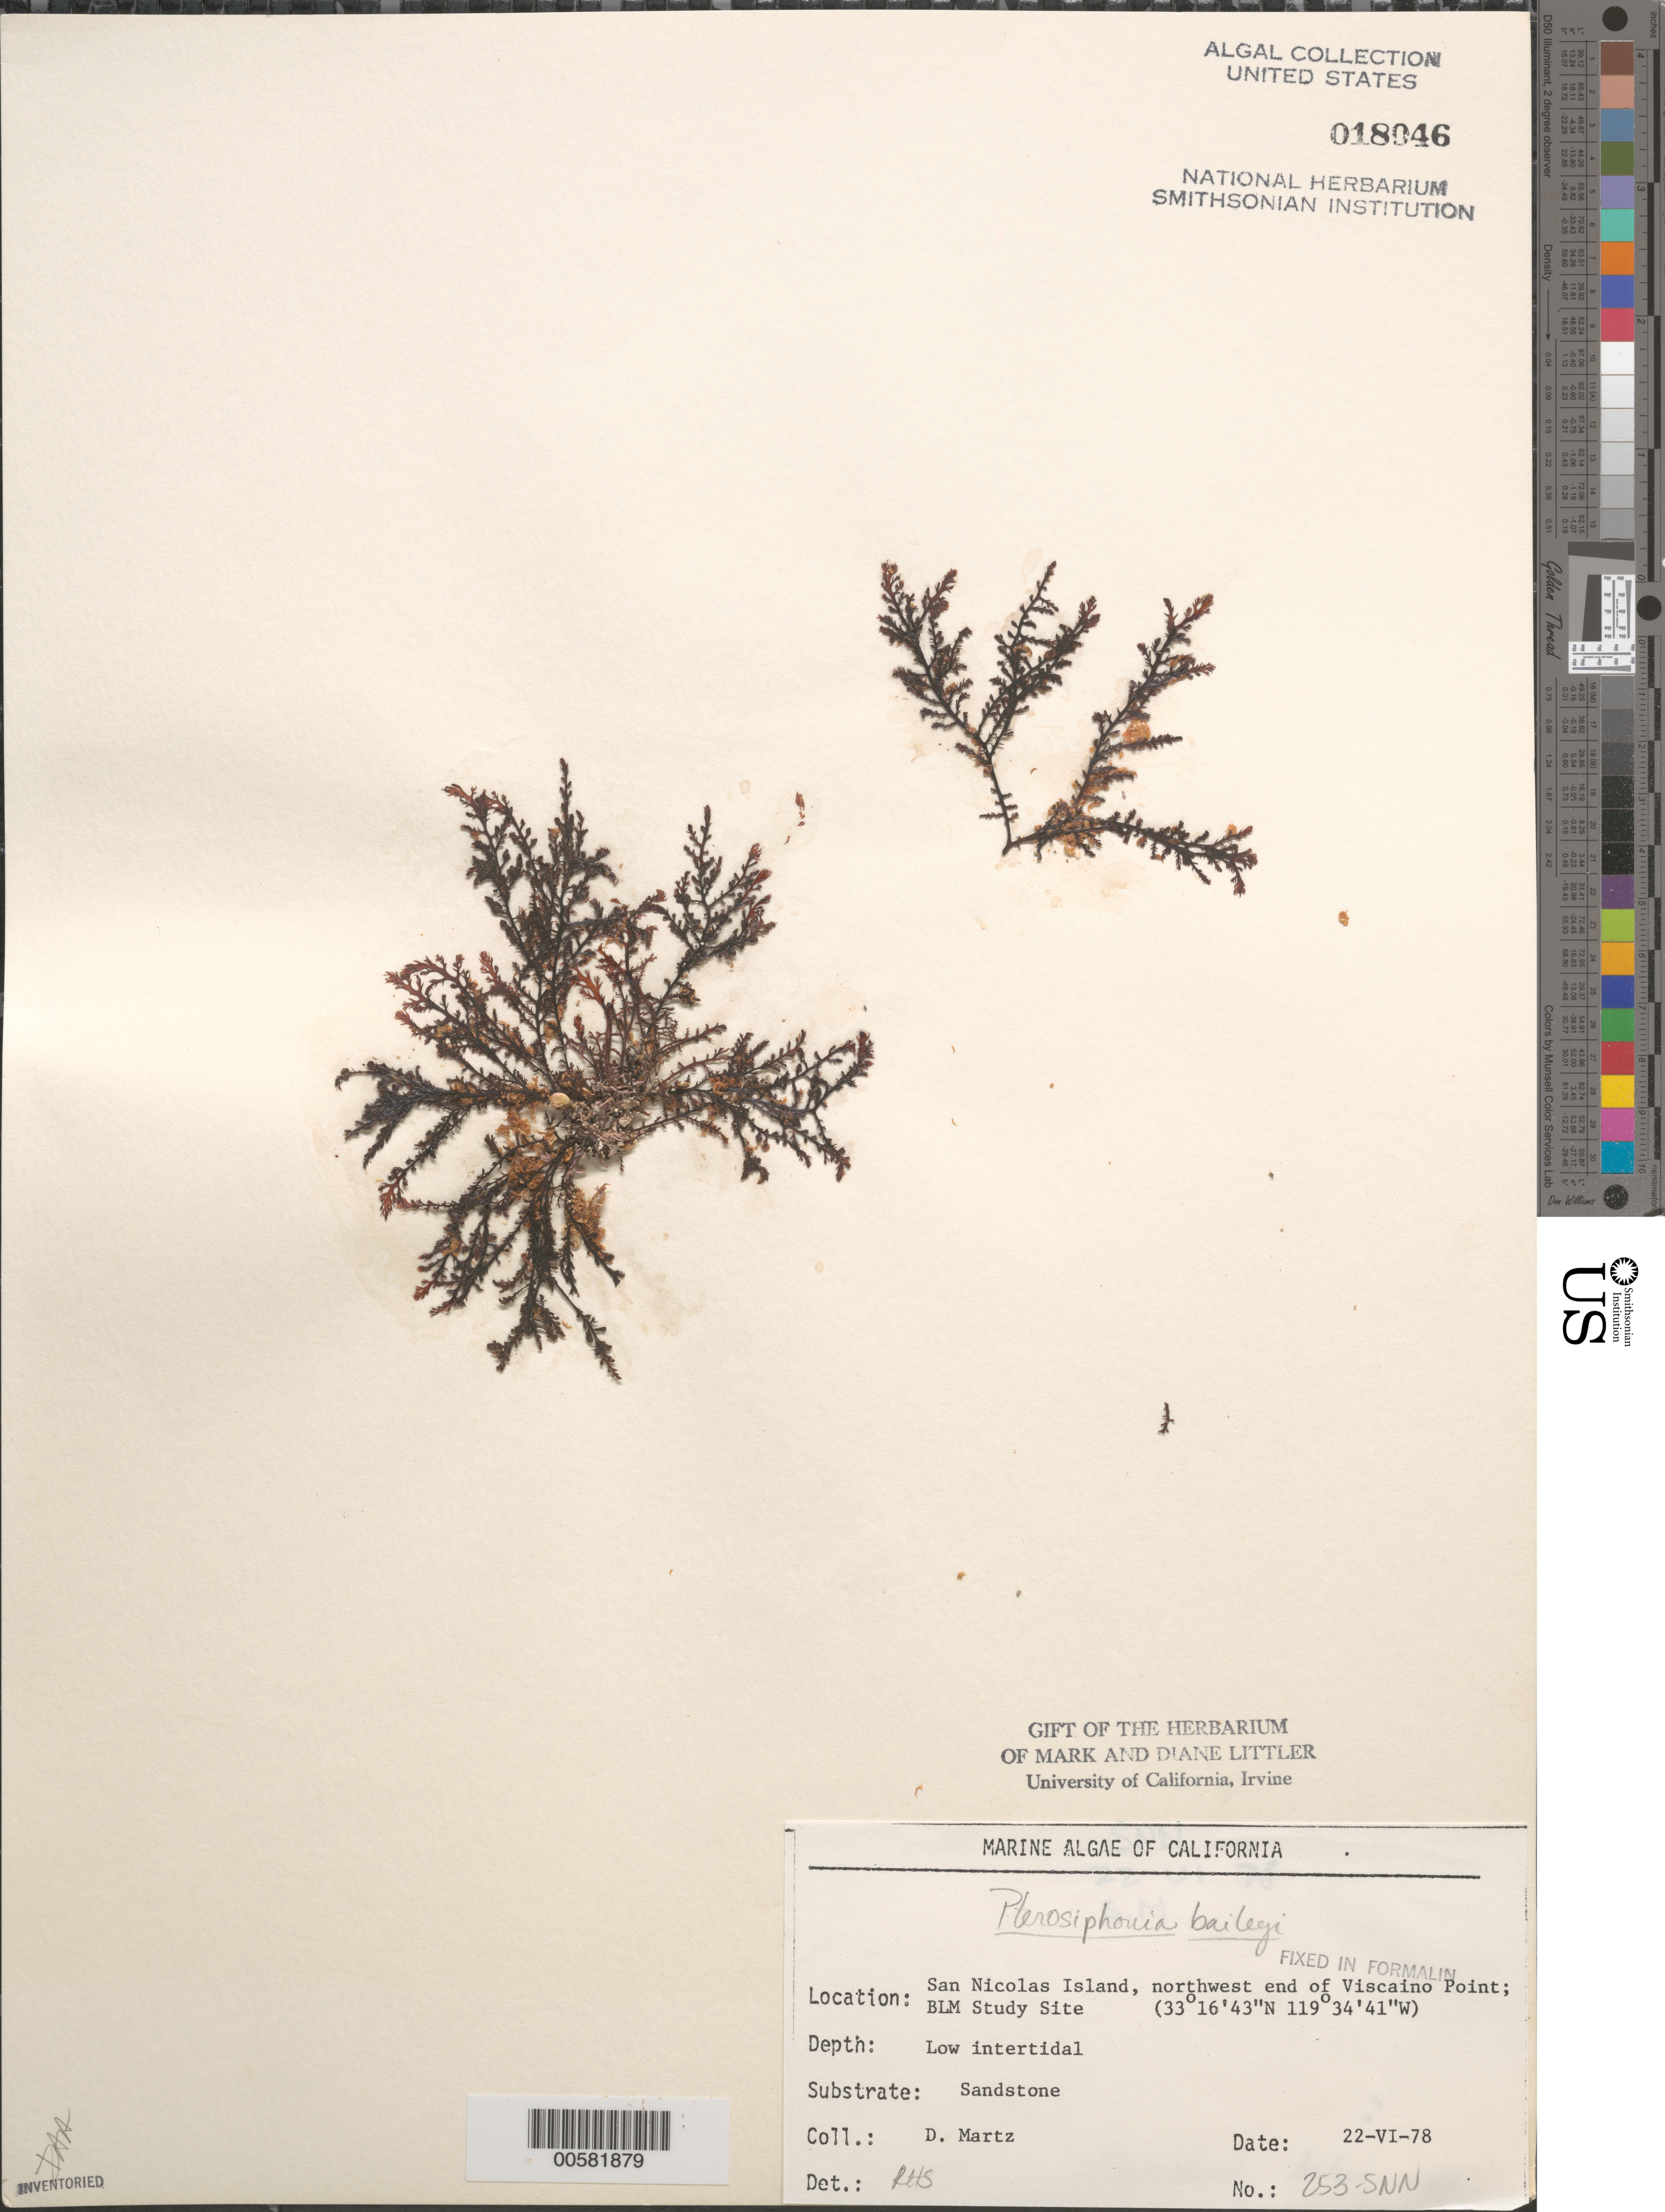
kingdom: Plantae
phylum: Rhodophyta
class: Florideophyceae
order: Ceramiales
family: Rhodomelaceae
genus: Symphyocladiella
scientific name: Symphyocladiella baileyi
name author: (Harvey) D.E.Bustamante et al.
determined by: Algae name updating Project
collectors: D. Martz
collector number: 253-snn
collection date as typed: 22 Jun 1978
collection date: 1978-06-22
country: United States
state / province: California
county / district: Ventura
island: San Nicolas Island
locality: Viscaino Point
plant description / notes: BLM-SOCALBIGHT Rocky Intertidal Survey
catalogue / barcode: US 18046